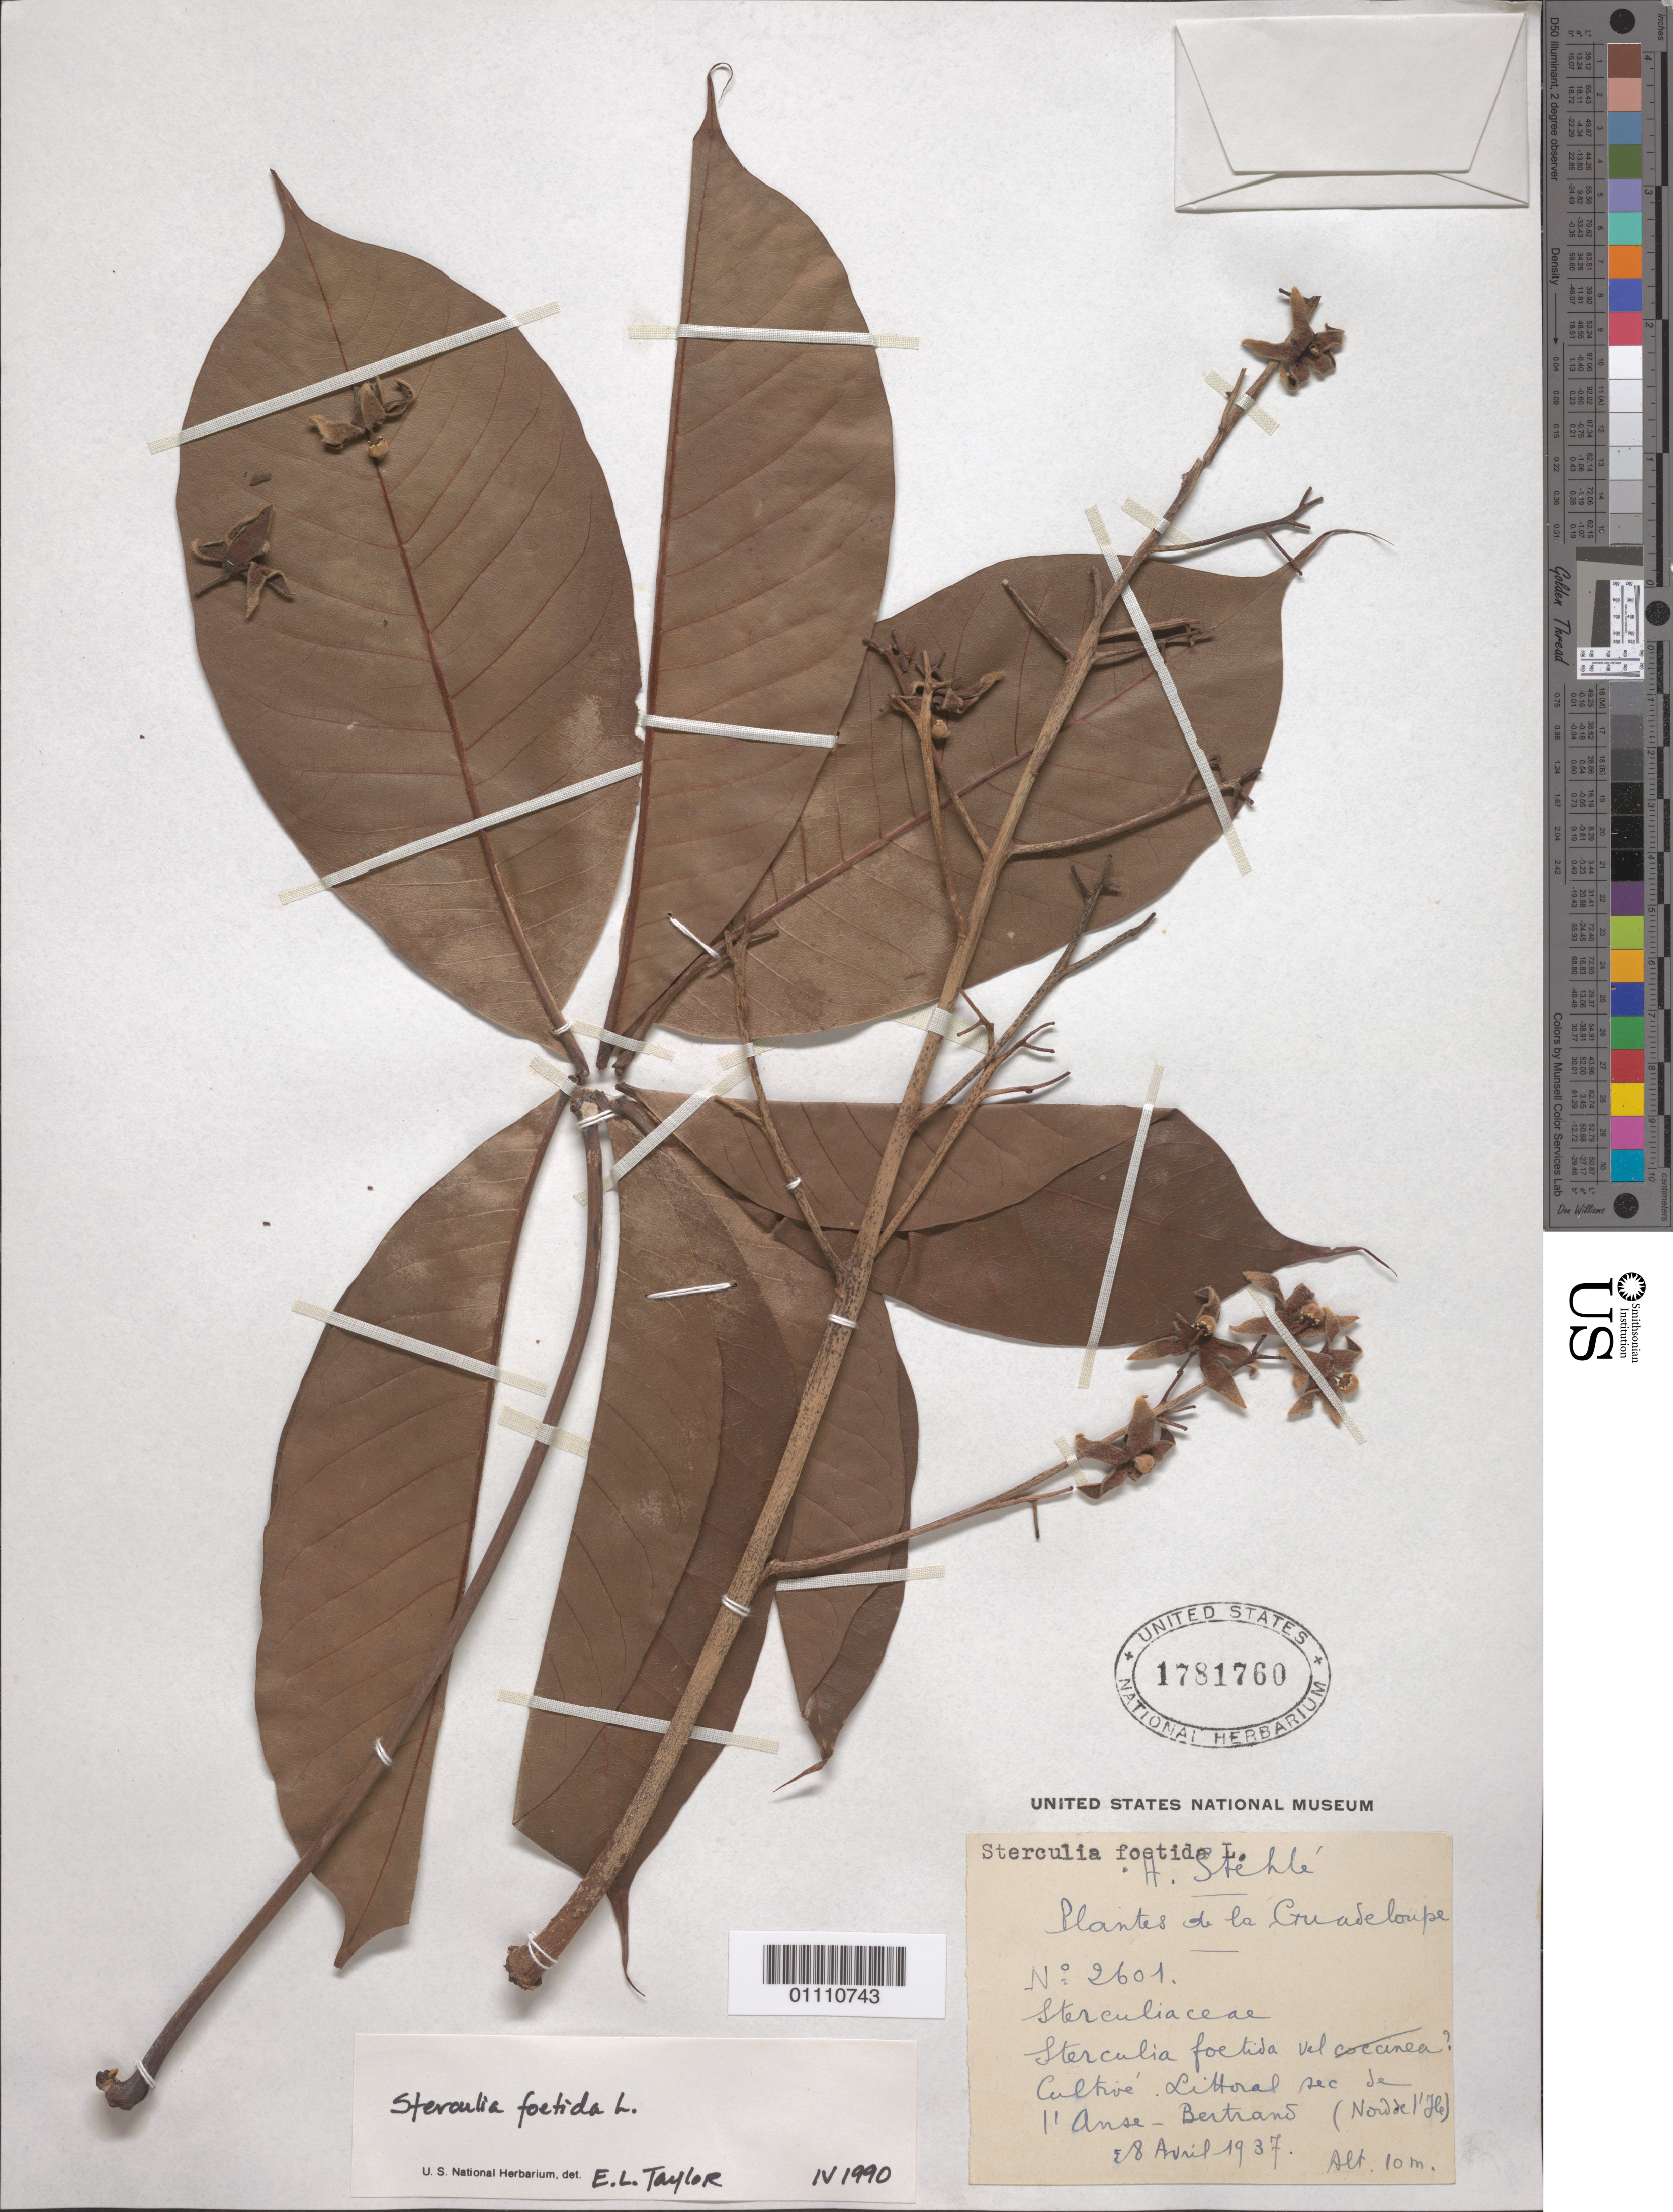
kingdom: Plantae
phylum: Tracheophyta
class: Magnoliopsida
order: Malvales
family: Malvaceae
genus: Sterculia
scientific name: Sterculia foetida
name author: L.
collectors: H. Stehlé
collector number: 2601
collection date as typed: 28 Apr 1937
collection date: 1937-04-28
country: Guadeloupe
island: Grande Terre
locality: Littoral sec de l'Anse-Bertrand (Nord de l'Ile)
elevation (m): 10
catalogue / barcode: US 1781760